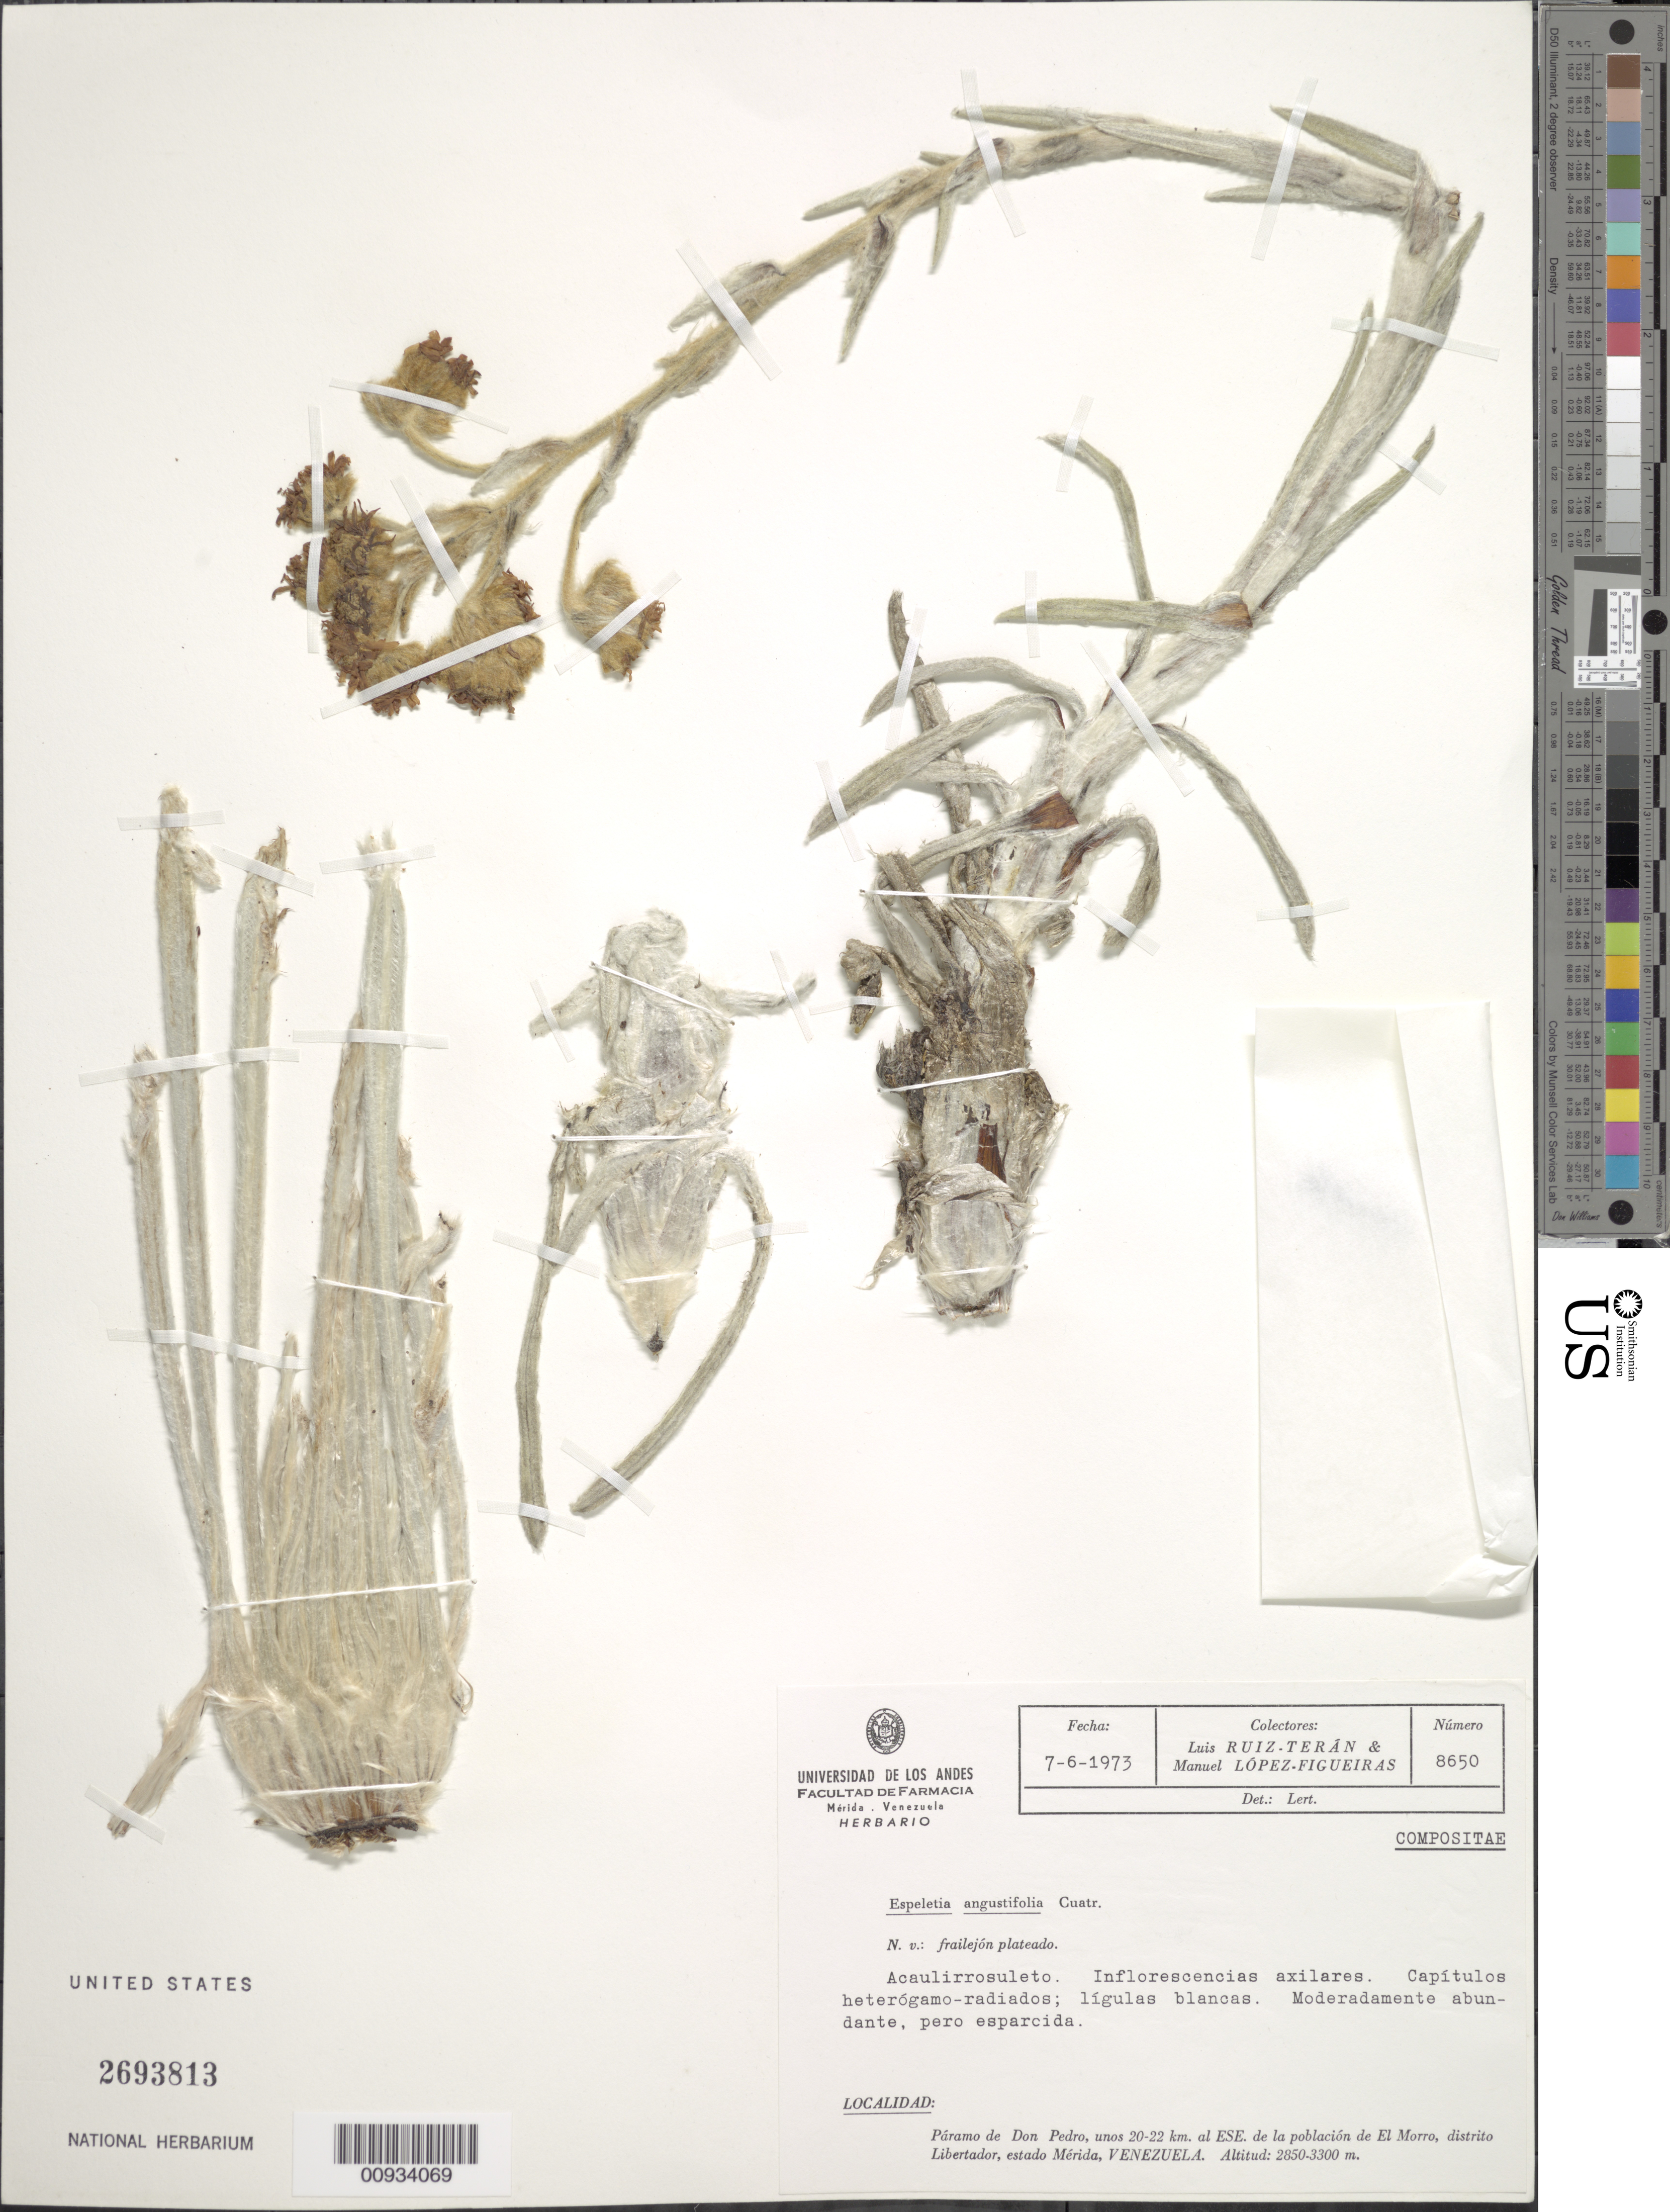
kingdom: Plantae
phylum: Tracheophyta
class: Magnoliopsida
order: Asterales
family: Asteraceae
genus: Espeletiopsis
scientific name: Espeletiopsis angustifolia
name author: (Cuatrec.) Cuatrec.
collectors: L. Teran & M. López Figueiras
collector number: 8650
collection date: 1973-06-07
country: Venezuela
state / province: Mérida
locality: Paramo de Don Pedro, unos 20-22 km al ESE de la poblacion de El Morro, Distrito Libertador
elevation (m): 2850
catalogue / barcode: US 2693813